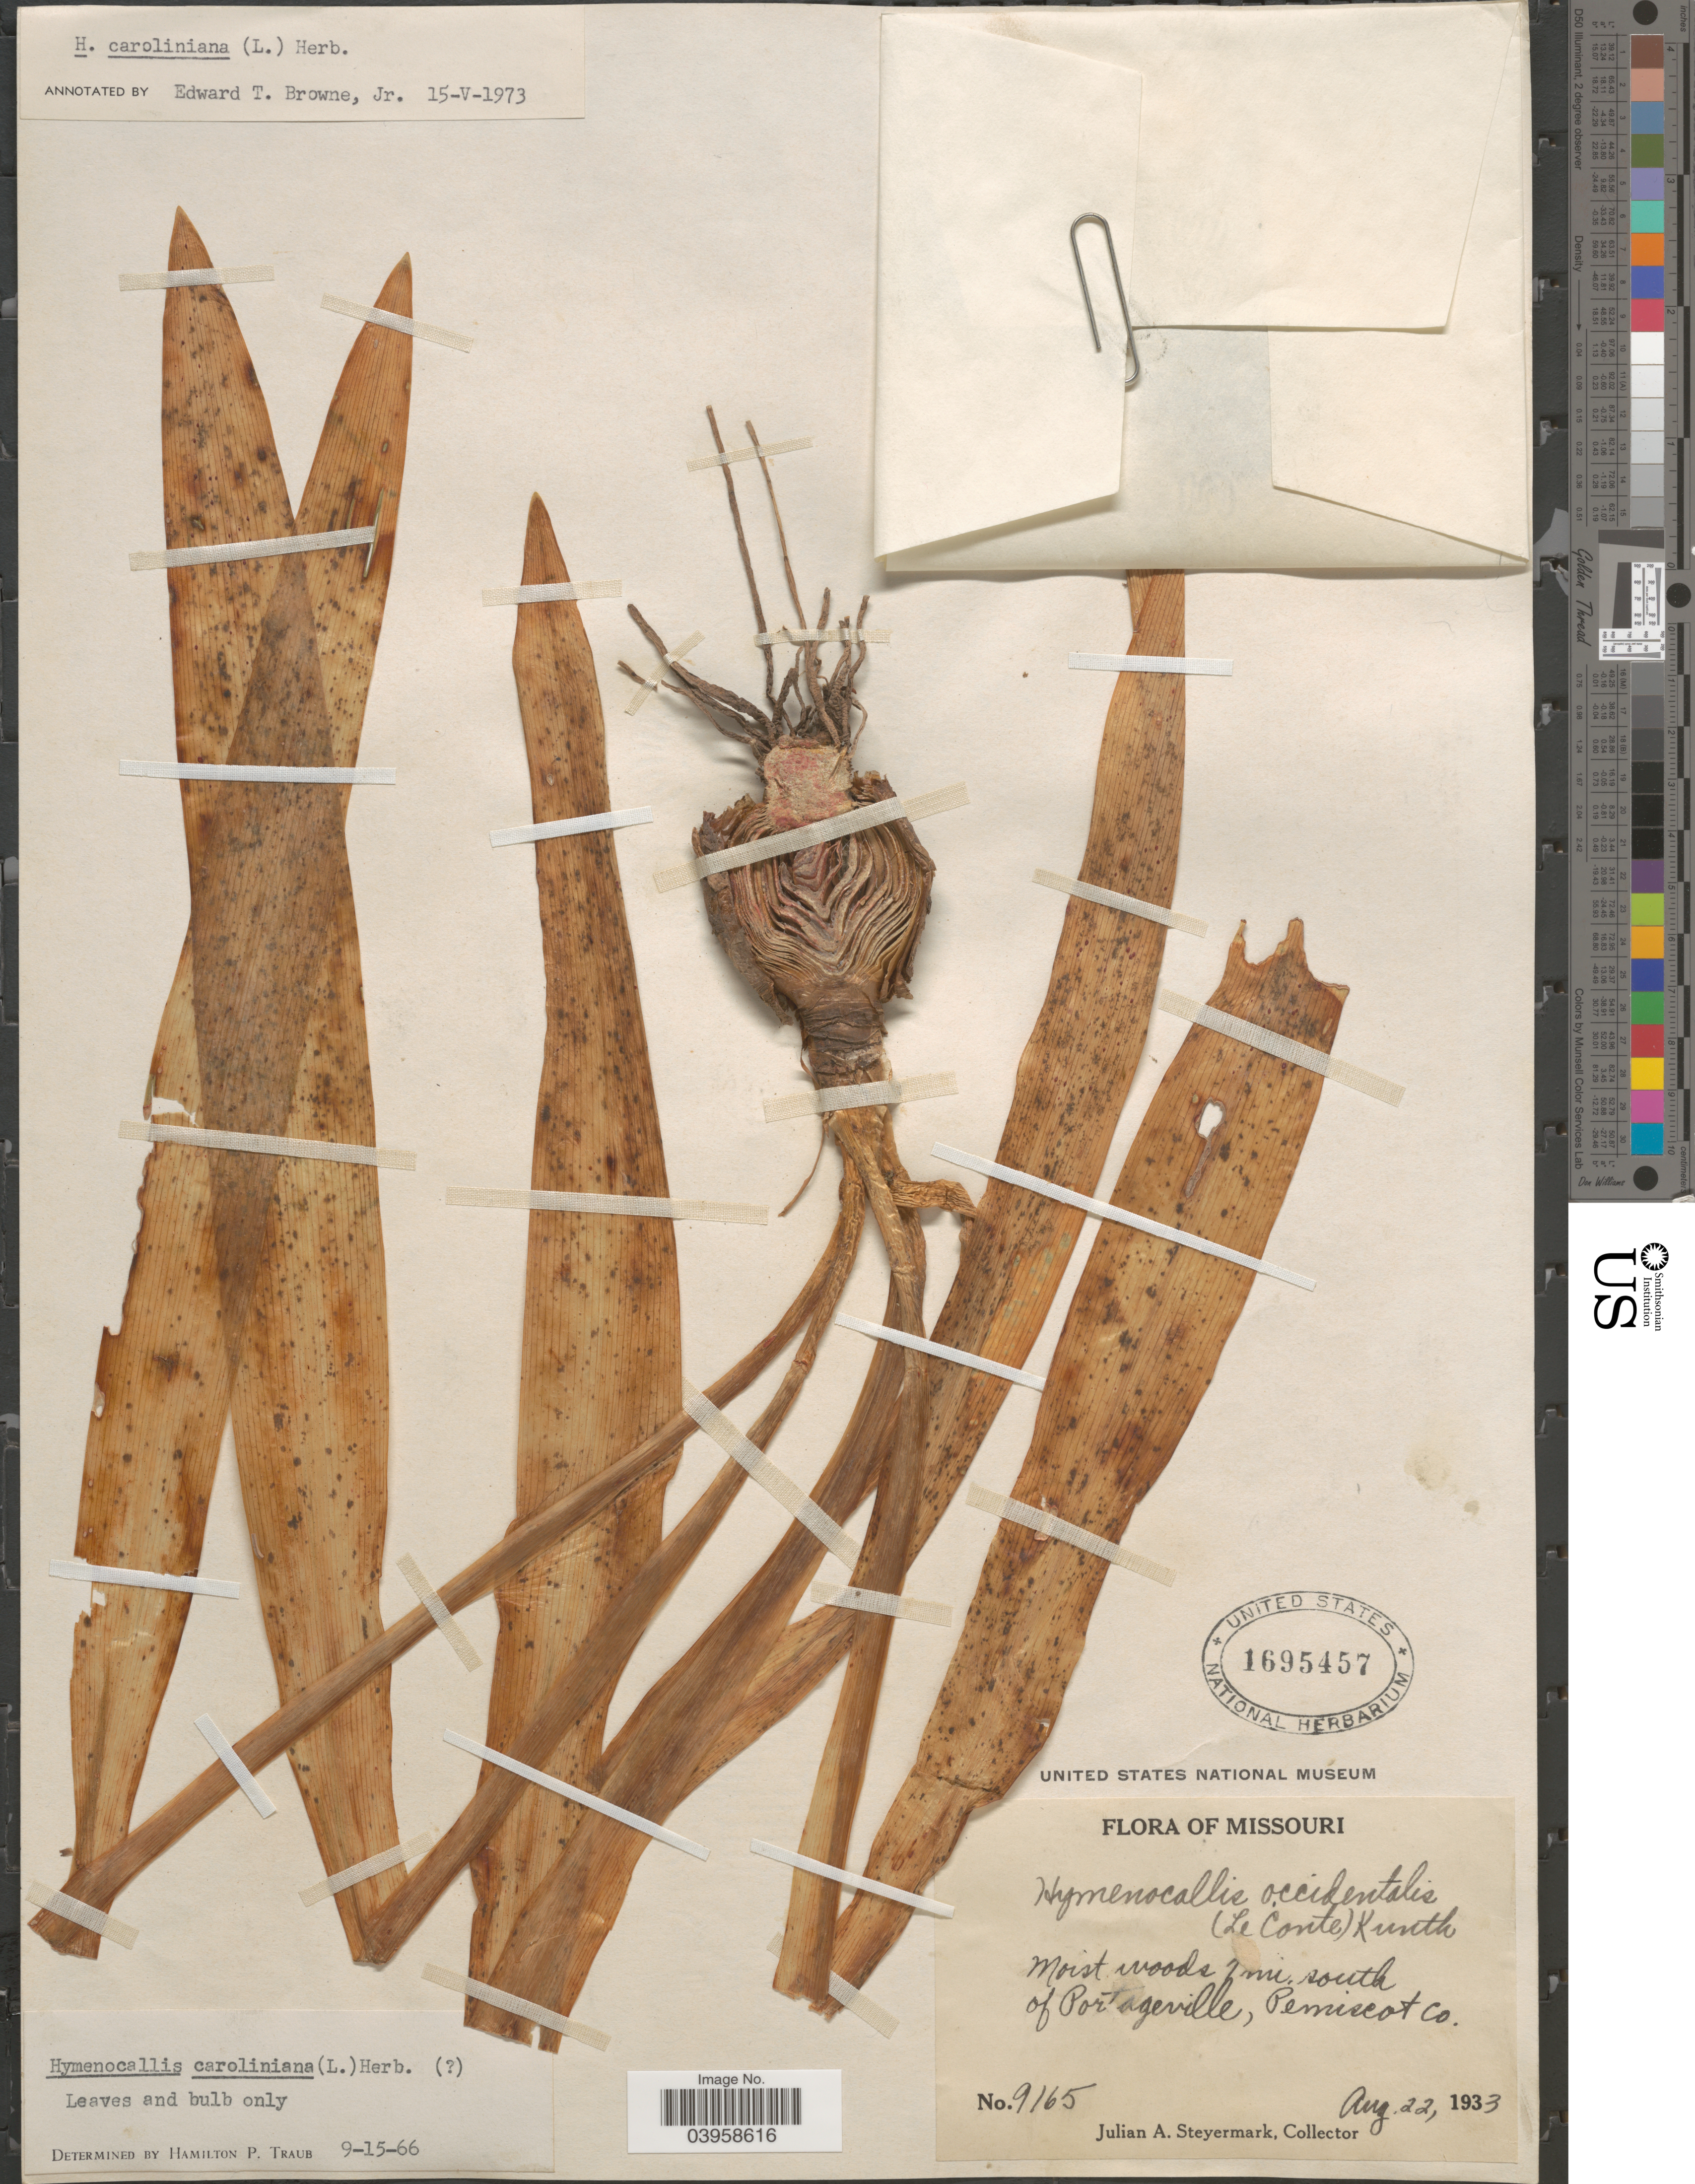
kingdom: Plantae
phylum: Tracheophyta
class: Liliopsida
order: Asparagales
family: Amaryllidaceae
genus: Hymenocallis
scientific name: Hymenocallis caroliniana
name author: (L.) Herb.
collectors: J. Steyermark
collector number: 9165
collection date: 1933-08-22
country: United States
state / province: Missouri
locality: Moist woods 1 mi. south of Portageville, Pemiscot Co.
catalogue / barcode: US 1695457